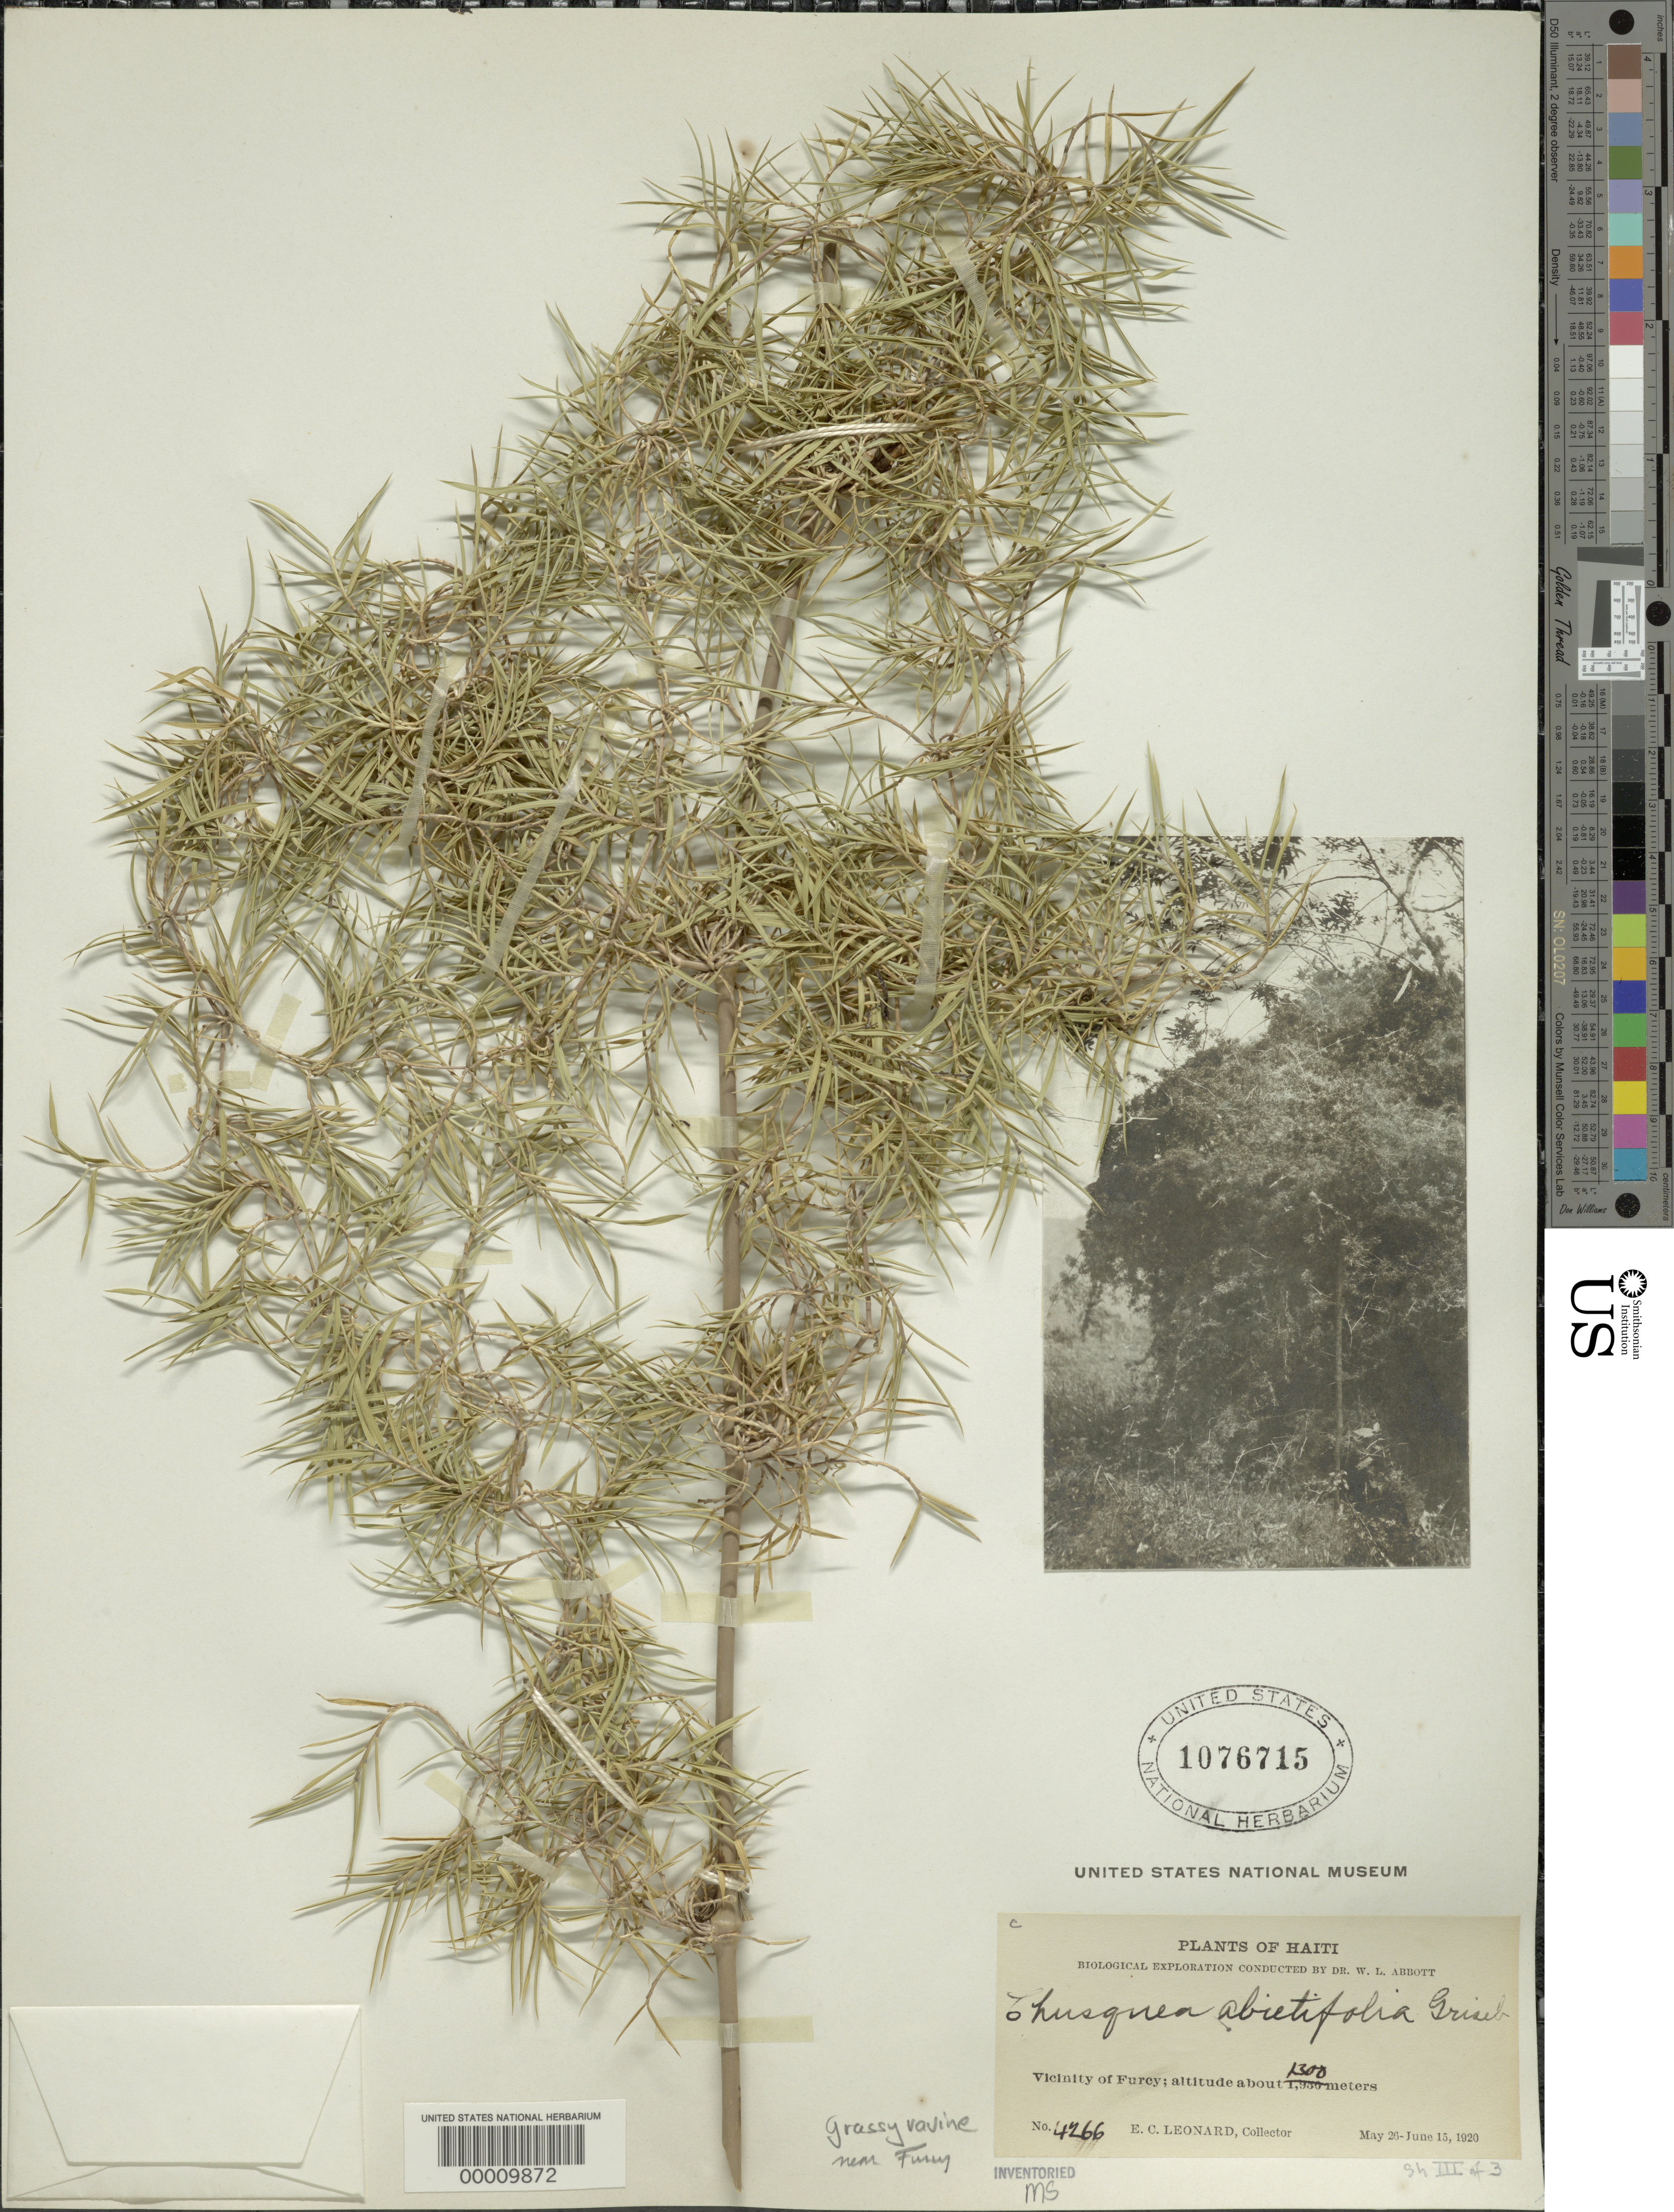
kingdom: Plantae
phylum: Tracheophyta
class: Liliopsida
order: Poales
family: Poaceae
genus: Chusquea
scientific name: Chusquea abietifolia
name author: Griseb.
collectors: E. C. Leonard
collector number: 4266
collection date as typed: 26 May 1920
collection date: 1920-05-26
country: Haiti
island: Hispaniola Island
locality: Vicinity of furcy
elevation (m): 1300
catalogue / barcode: US 1076715